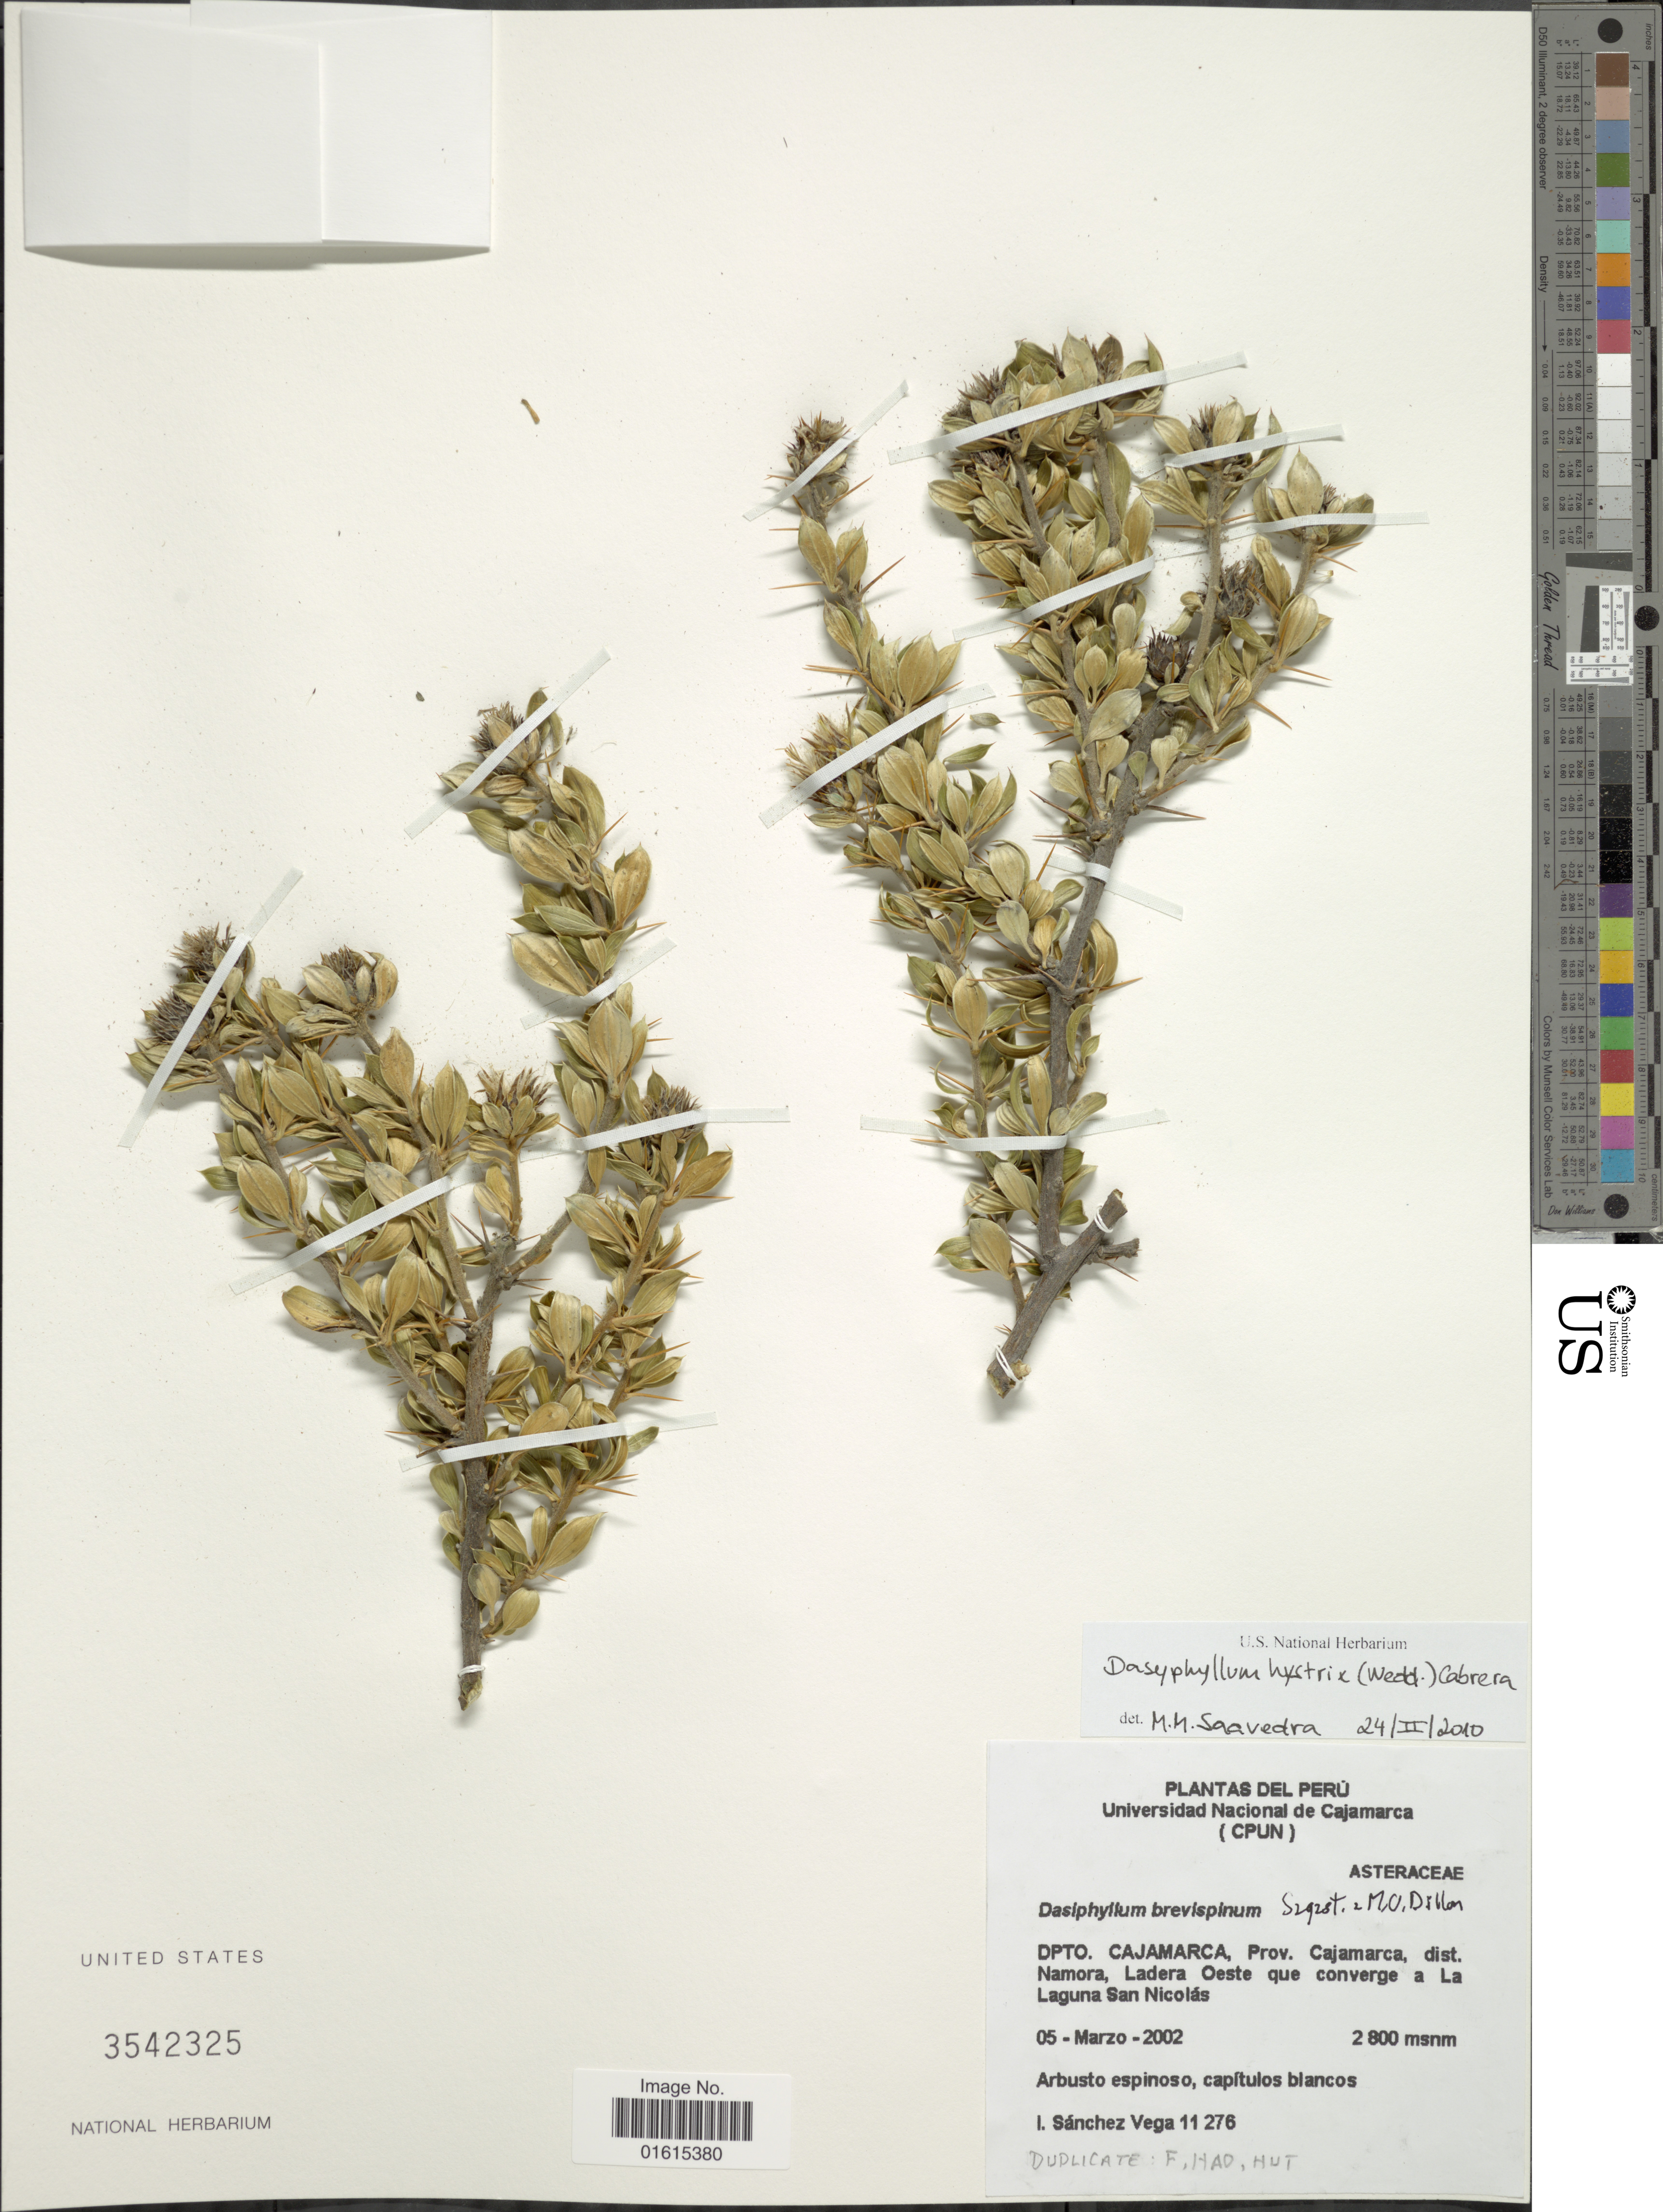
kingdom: Plantae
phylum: Tracheophyta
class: Magnoliopsida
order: Asterales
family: Asteraceae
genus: Dasyphyllum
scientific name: Dasyphyllum hystrix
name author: (Wedd.) Cabrera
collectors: I. Sánchez Vega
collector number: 11276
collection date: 2002-03-05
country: Peru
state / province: Cajamarca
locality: Dpto. Cajamarca, Prov. Cajamarca, dist. Namora, Ladera Oeste que converge a La Laguna San Nicolas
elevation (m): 2800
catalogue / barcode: US 3542325